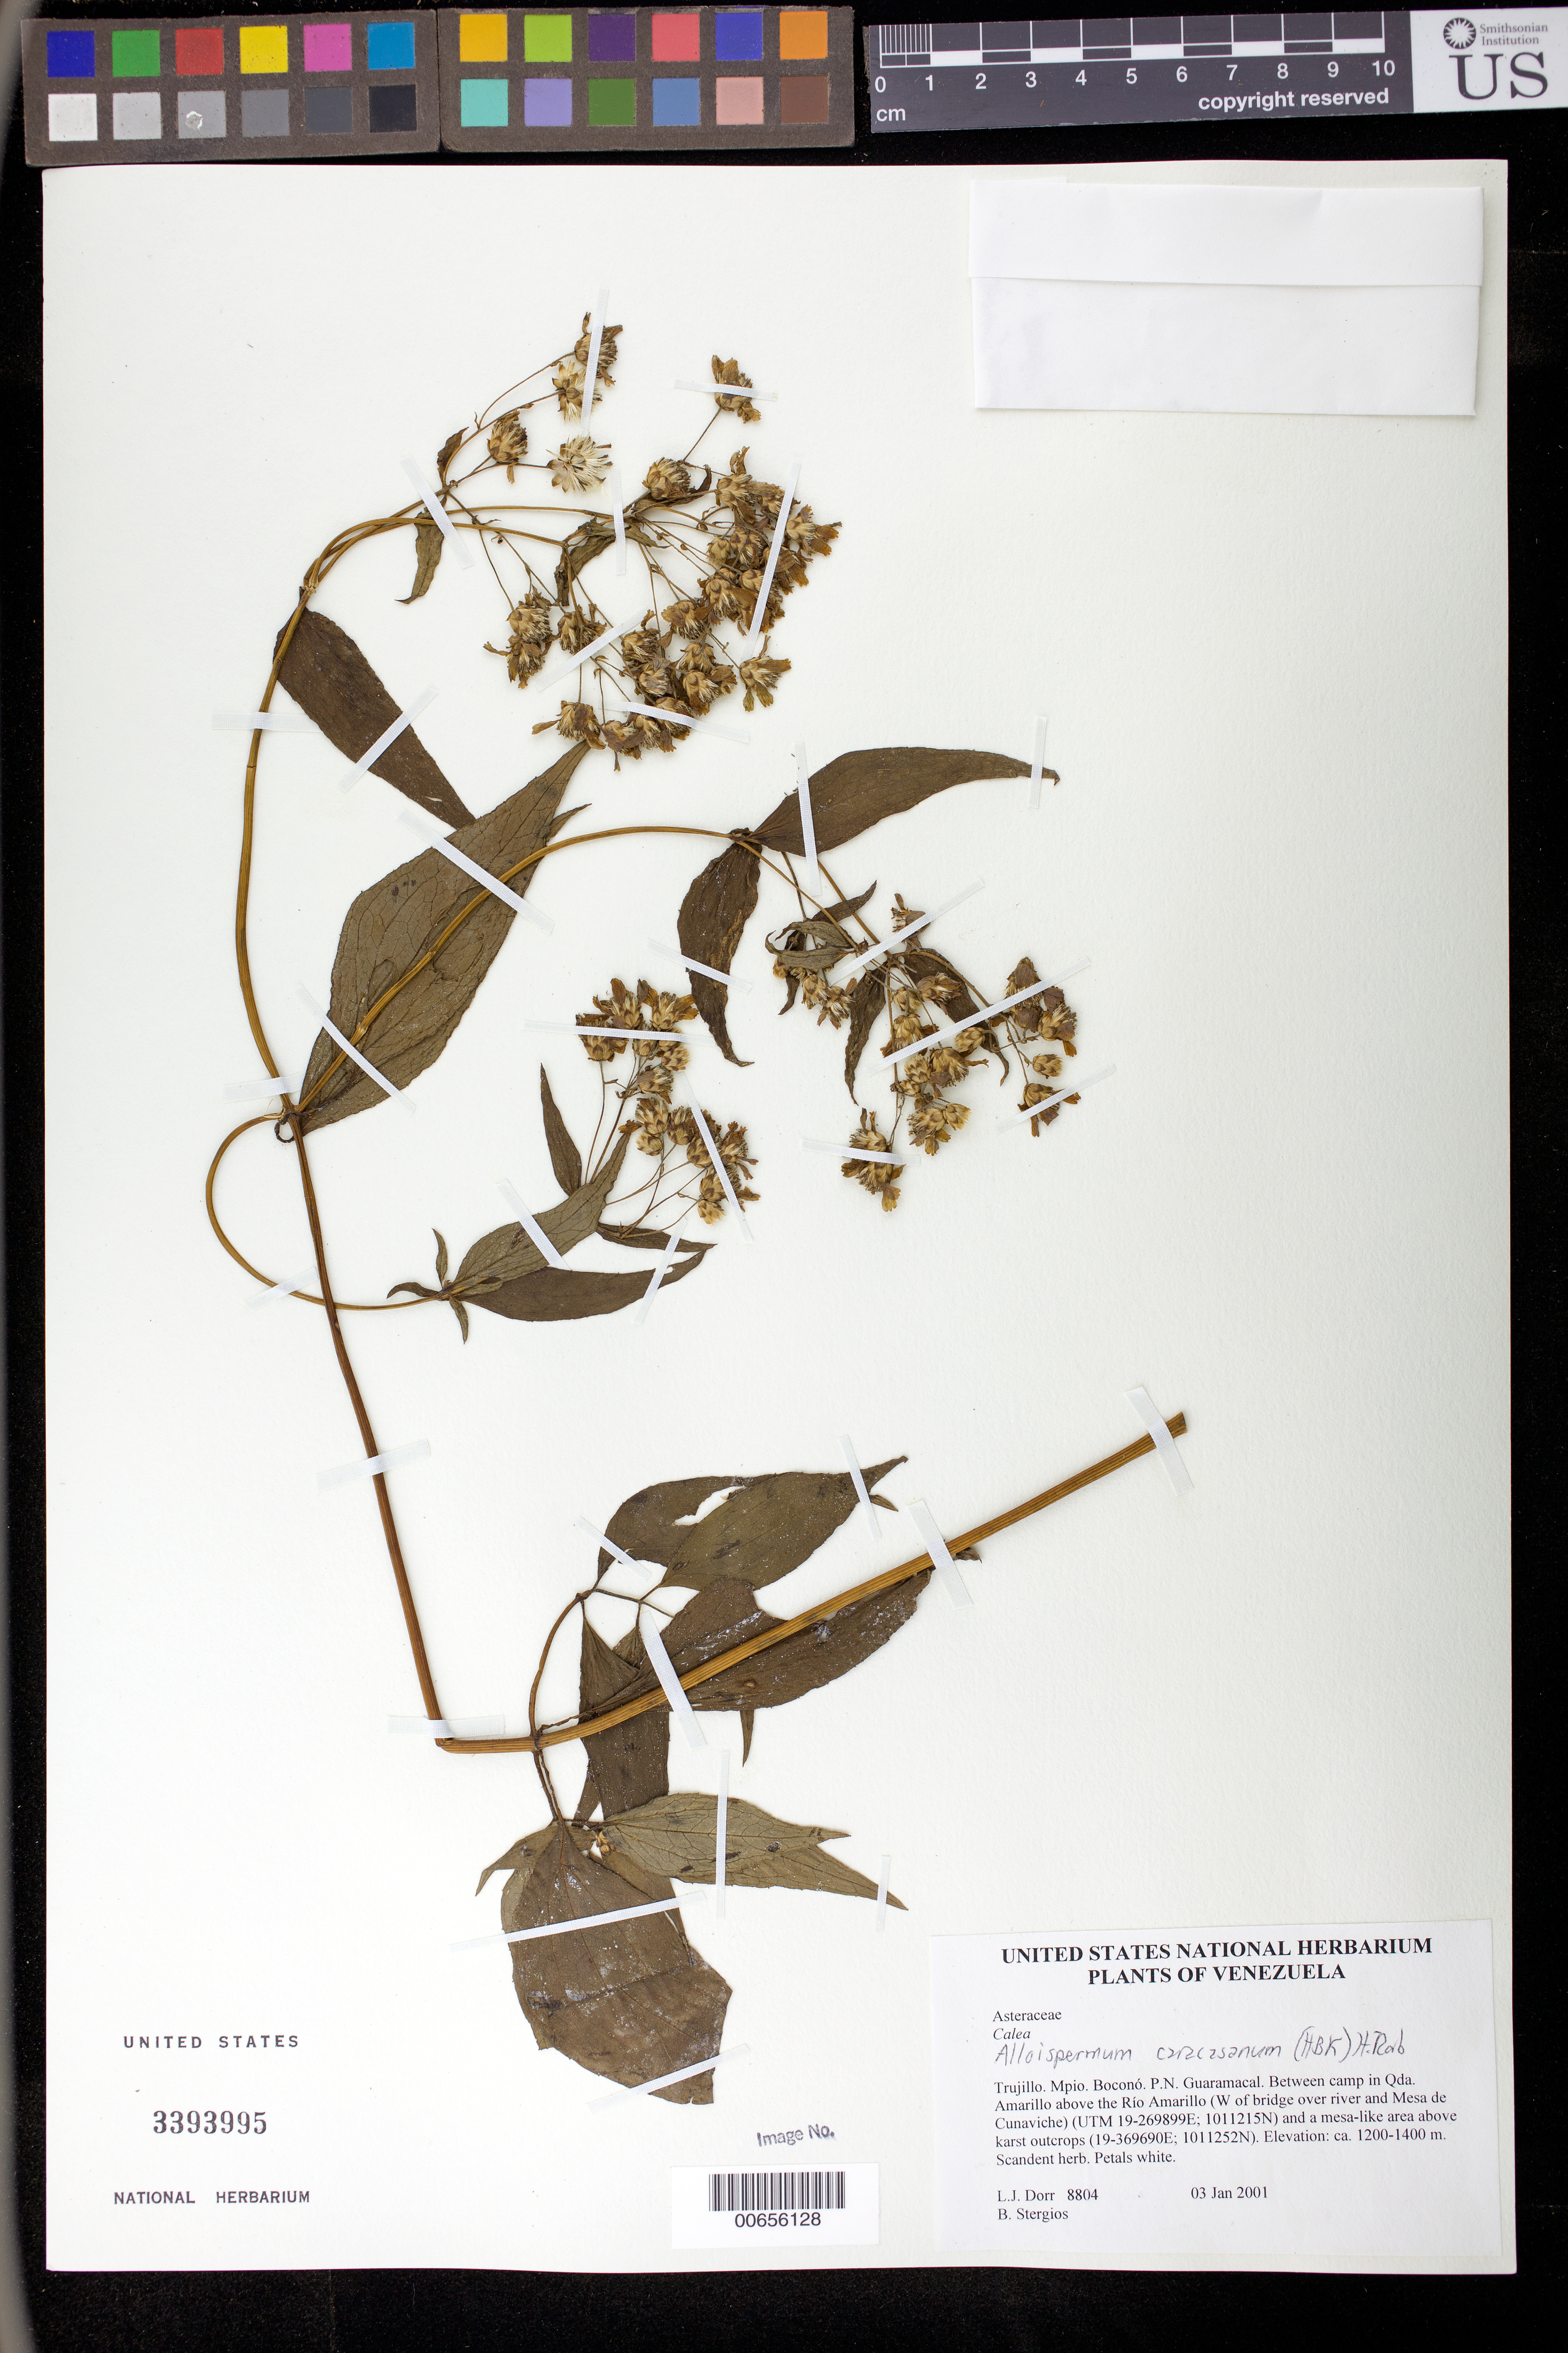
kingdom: Plantae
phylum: Tracheophyta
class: Magnoliopsida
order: Asterales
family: Asteraceae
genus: Alloispermum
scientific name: Alloispermum caracasanum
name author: (Kunth) H. Rob.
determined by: Robinson, Harold E., (US)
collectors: L. J. Dorr & B. G. Stergios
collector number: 8804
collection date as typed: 03 Jan 2001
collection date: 2001-01-03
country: Venezuela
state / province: Trujillo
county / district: Boconó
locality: Parque Nacional Guaramacal. Between camp in Qda Amarillo above Río Amarillo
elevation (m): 1200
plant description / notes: COL, PORT, TEX, US, VEN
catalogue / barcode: US 3393995